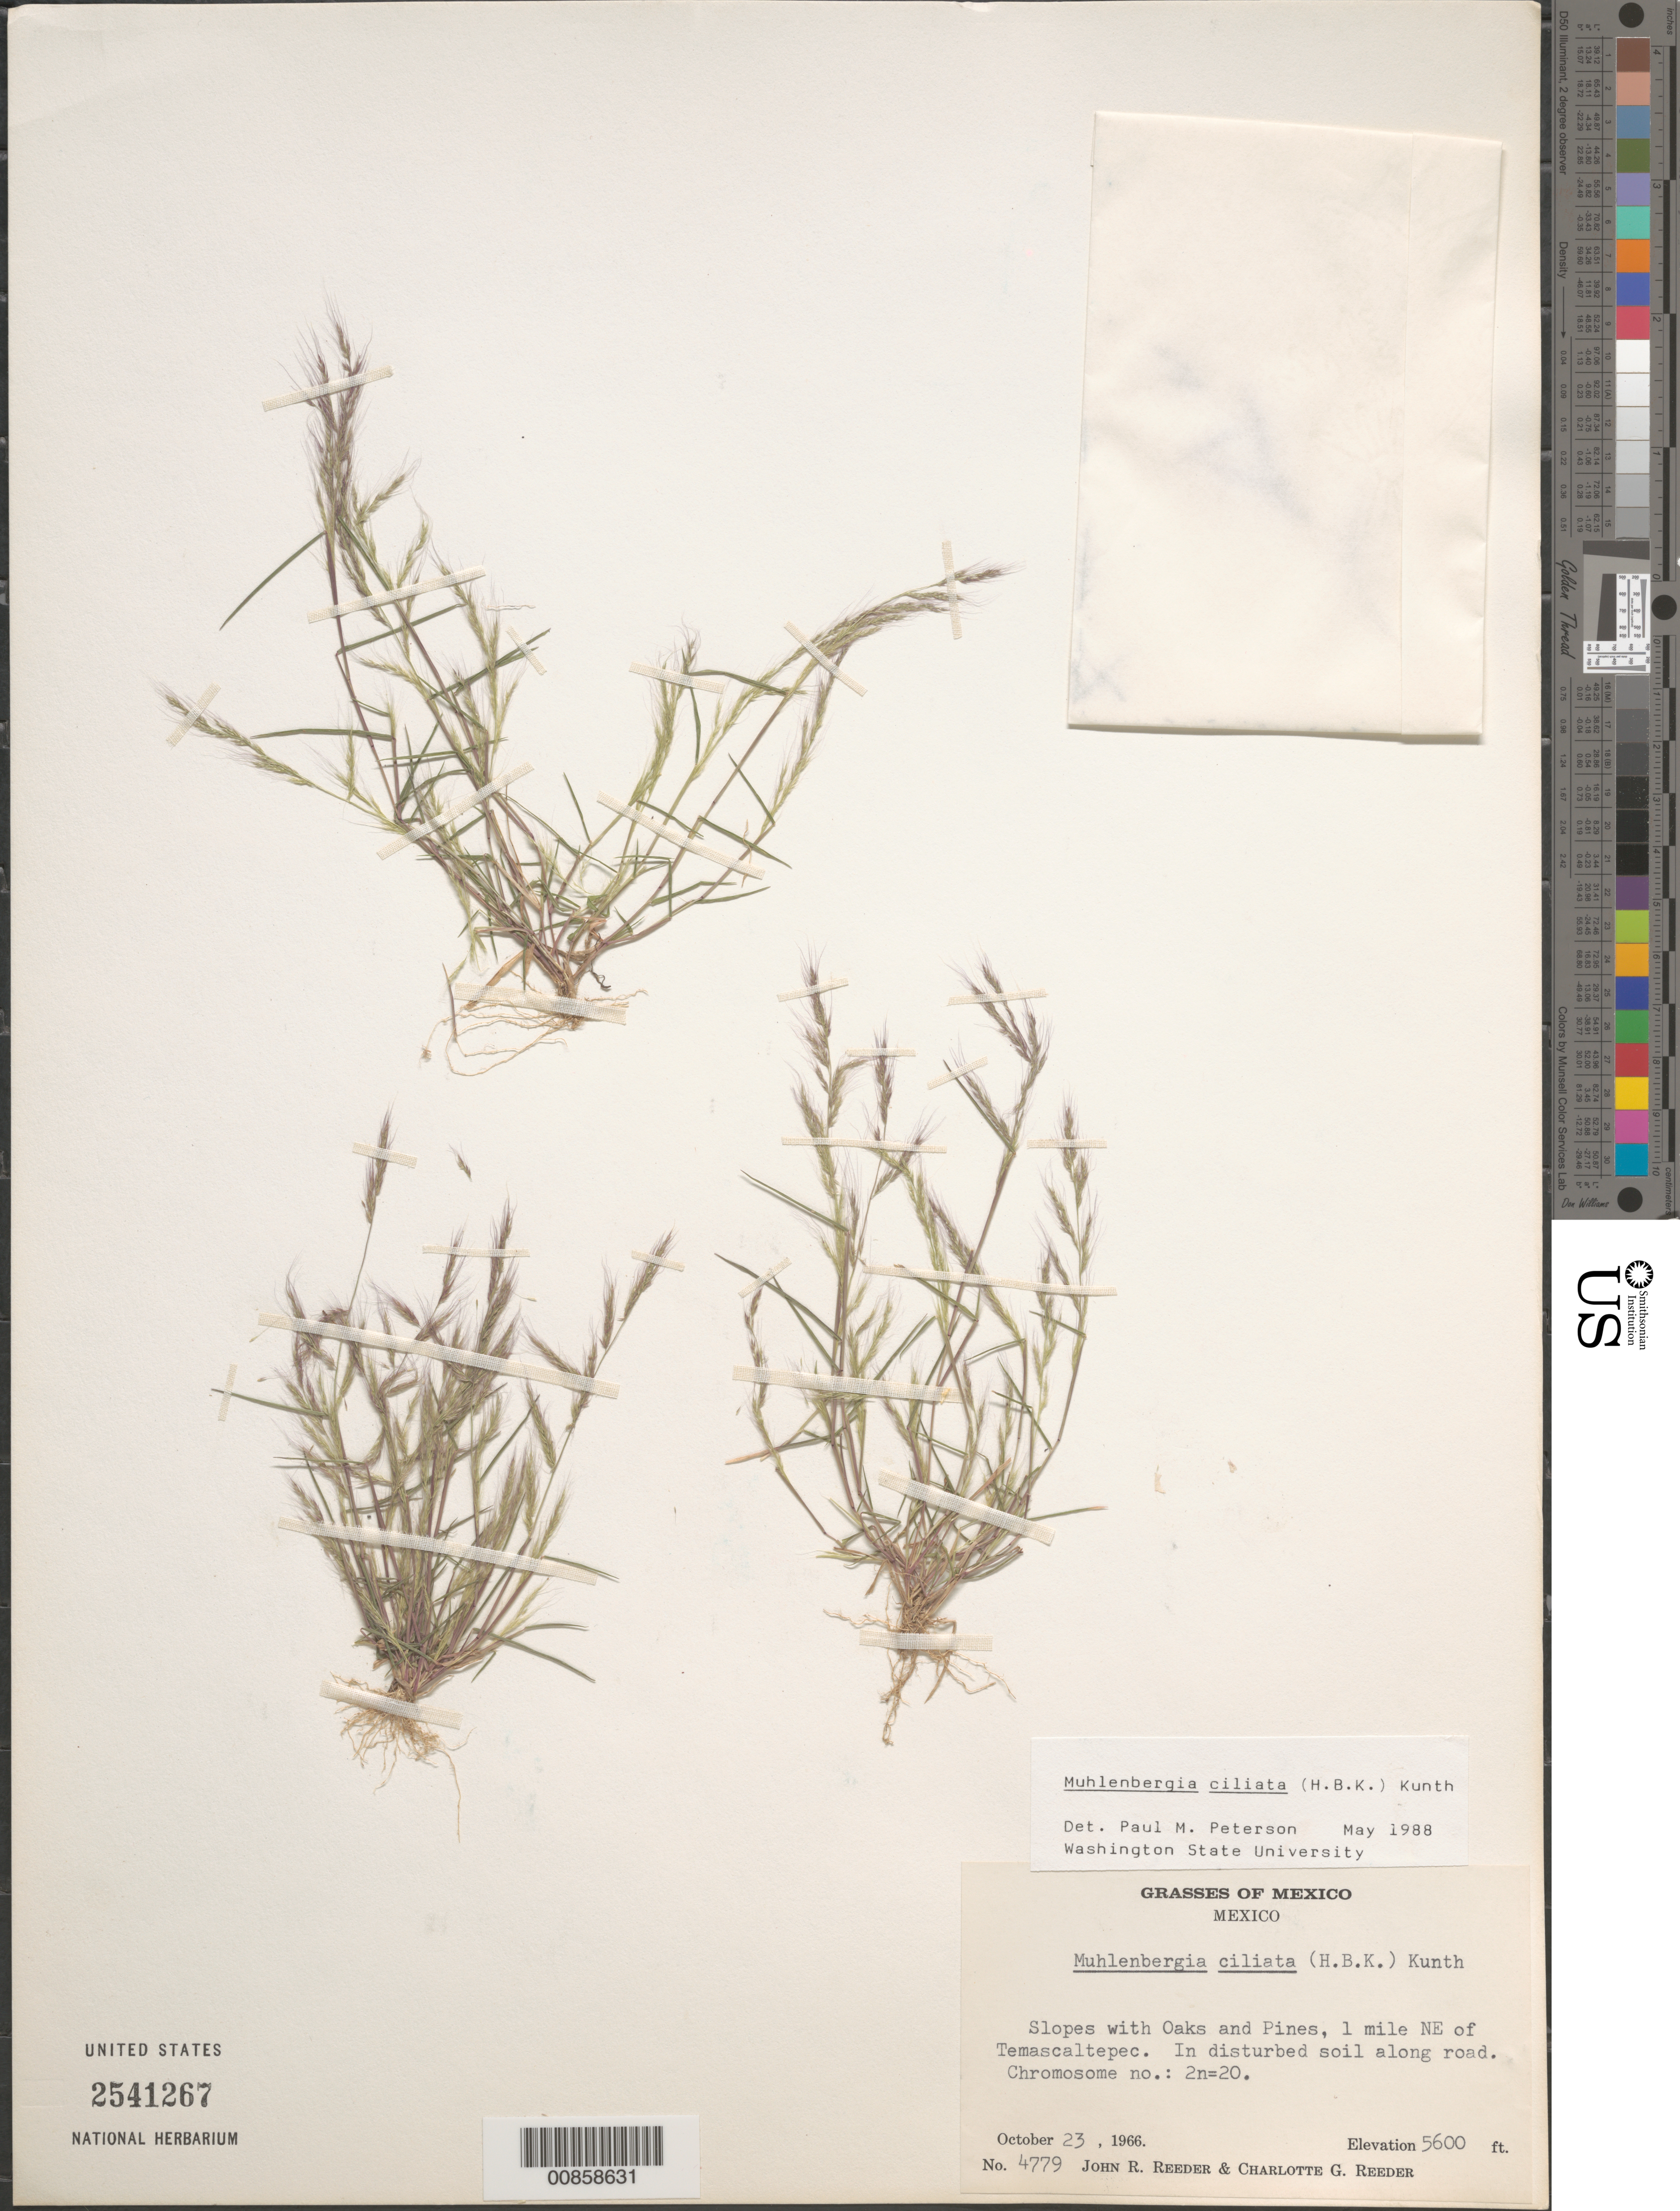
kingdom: Plantae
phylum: Tracheophyta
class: Liliopsida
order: Poales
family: Poaceae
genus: Muhlenbergia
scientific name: Muhlenbergia ciliata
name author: (Kunth) Trin.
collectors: C. G. Reeder & J. R. Reeder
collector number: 4779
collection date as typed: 23 Oct 1966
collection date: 1966-10-23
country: Mexico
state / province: México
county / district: Temascaltepec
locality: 1 mi NE of Temascaltepec, mpio. Temascaltepec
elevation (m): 1702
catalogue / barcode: US 2541267